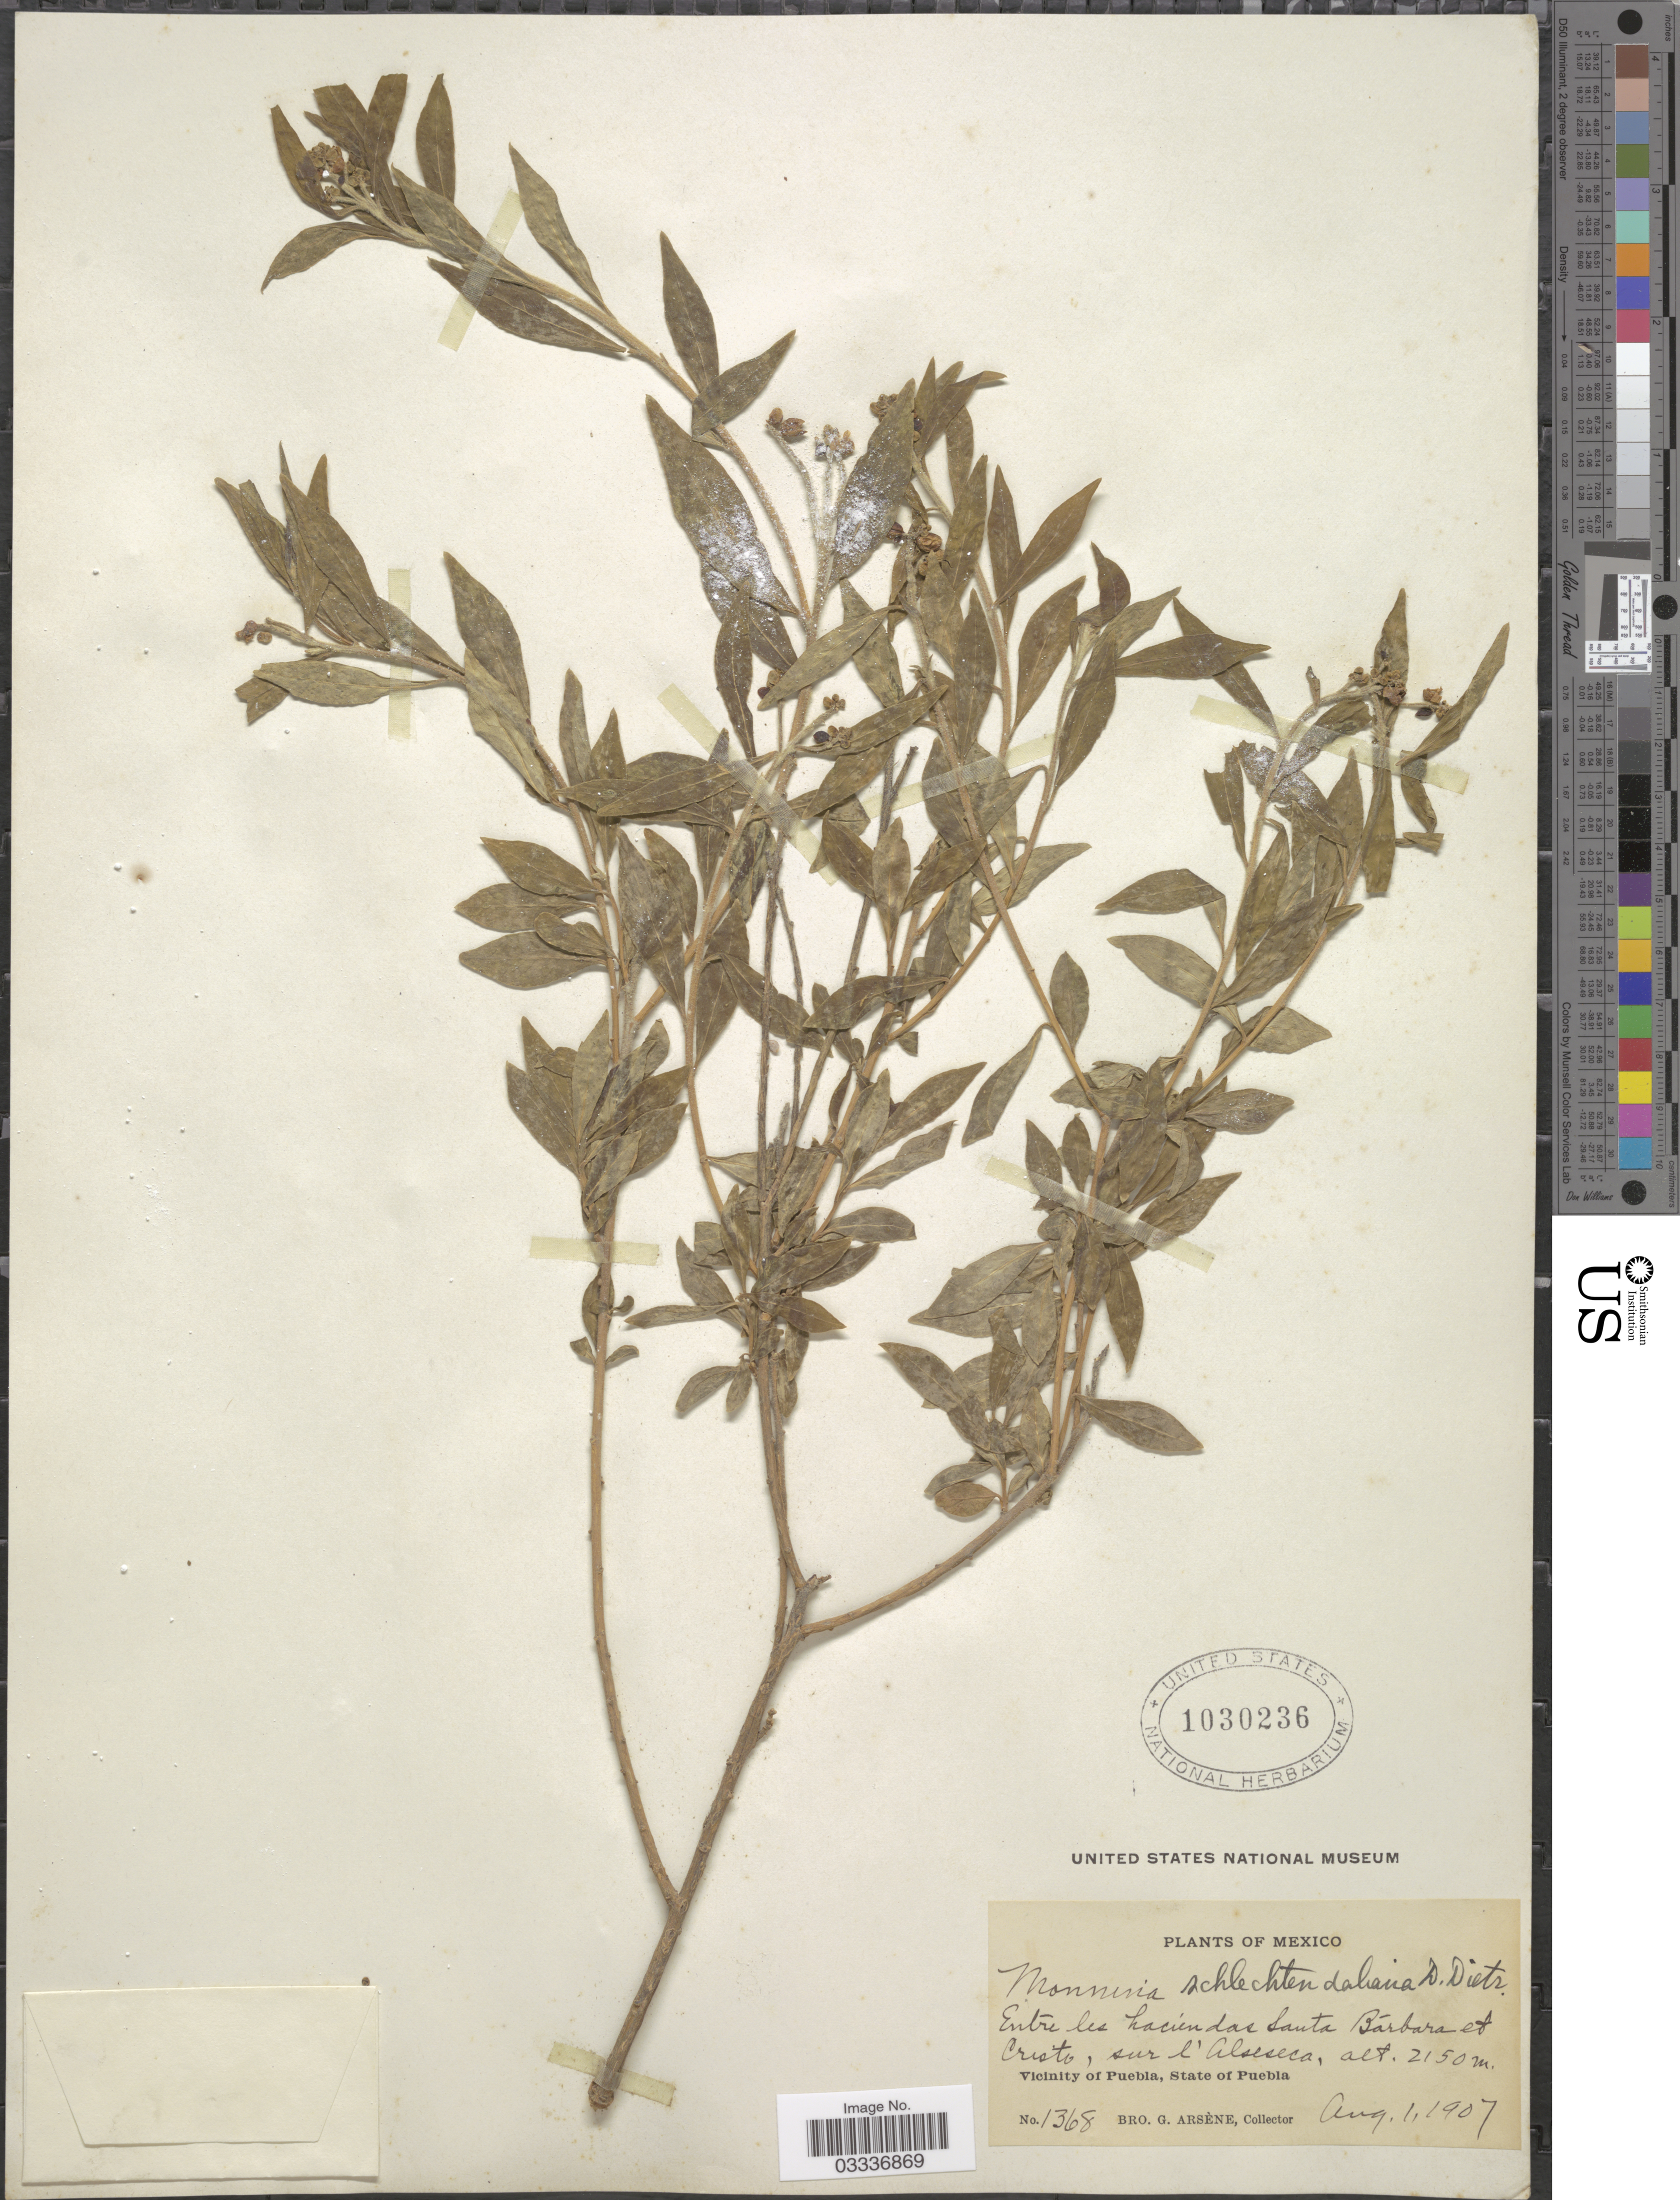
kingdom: Plantae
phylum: Tracheophyta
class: Magnoliopsida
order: Fabales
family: Polygalaceae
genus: Monnina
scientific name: Monnina schlechtendaliana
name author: D. Dietr.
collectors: Bro. G. Arsène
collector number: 1368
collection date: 1907-08-01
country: Mexico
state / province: Puebla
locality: Entre les haciendas Santa Bárbara et Cristo, sur l'Alseseca. Vicinity of Puebla.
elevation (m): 2150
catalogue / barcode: US 1030236